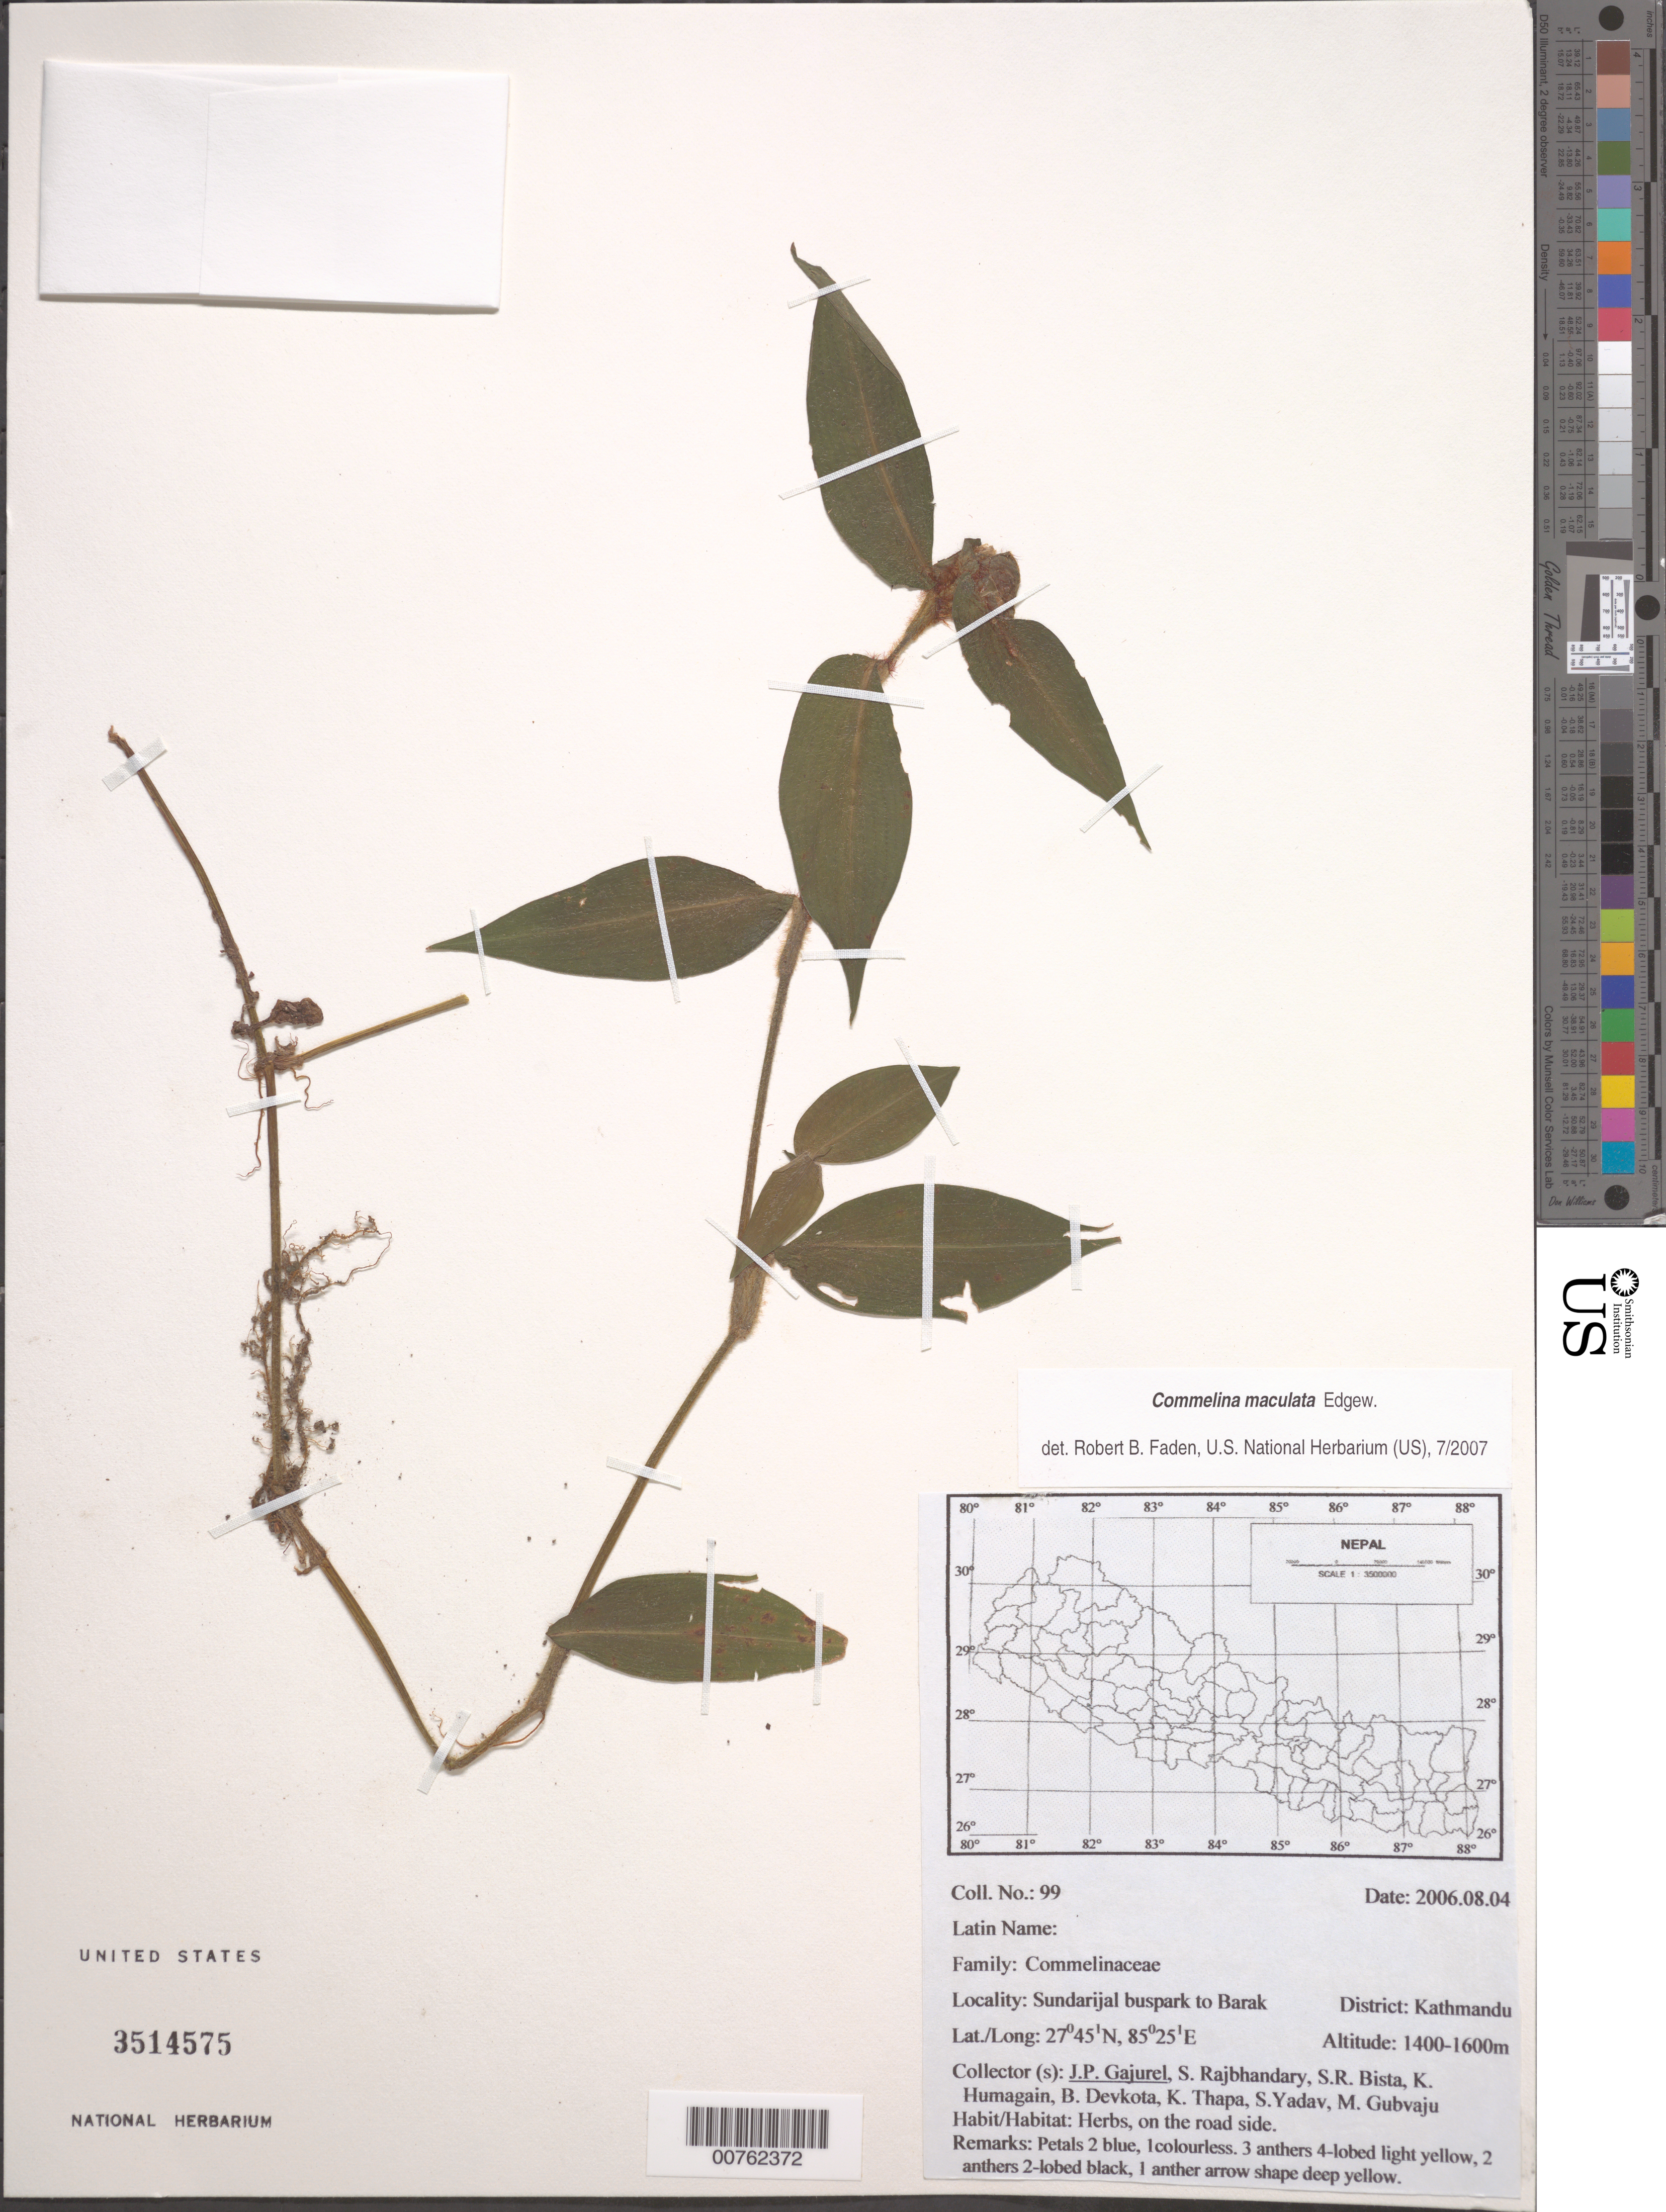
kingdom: Plantae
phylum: Tracheophyta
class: Liliopsida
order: Commelinales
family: Commelinaceae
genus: Commelina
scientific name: Commelina maculata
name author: Edgew.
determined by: Faden, Robert B., (US), Smithsonian Institution - National Museum of Natural History (UNITED STATES)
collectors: J. Gajurel, S. Rajbhandary, S. Bista, K. Humagain, B. Devkota, K. Thapa, S. Yadav & M. Gubvaju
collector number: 99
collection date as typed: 04 Aug 2006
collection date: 2006-08-04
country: Nepal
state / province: Bagmati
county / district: Kathmandu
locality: Sundarijal buspark to Barak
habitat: Herbs, on the road side.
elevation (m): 1400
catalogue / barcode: US 3514575